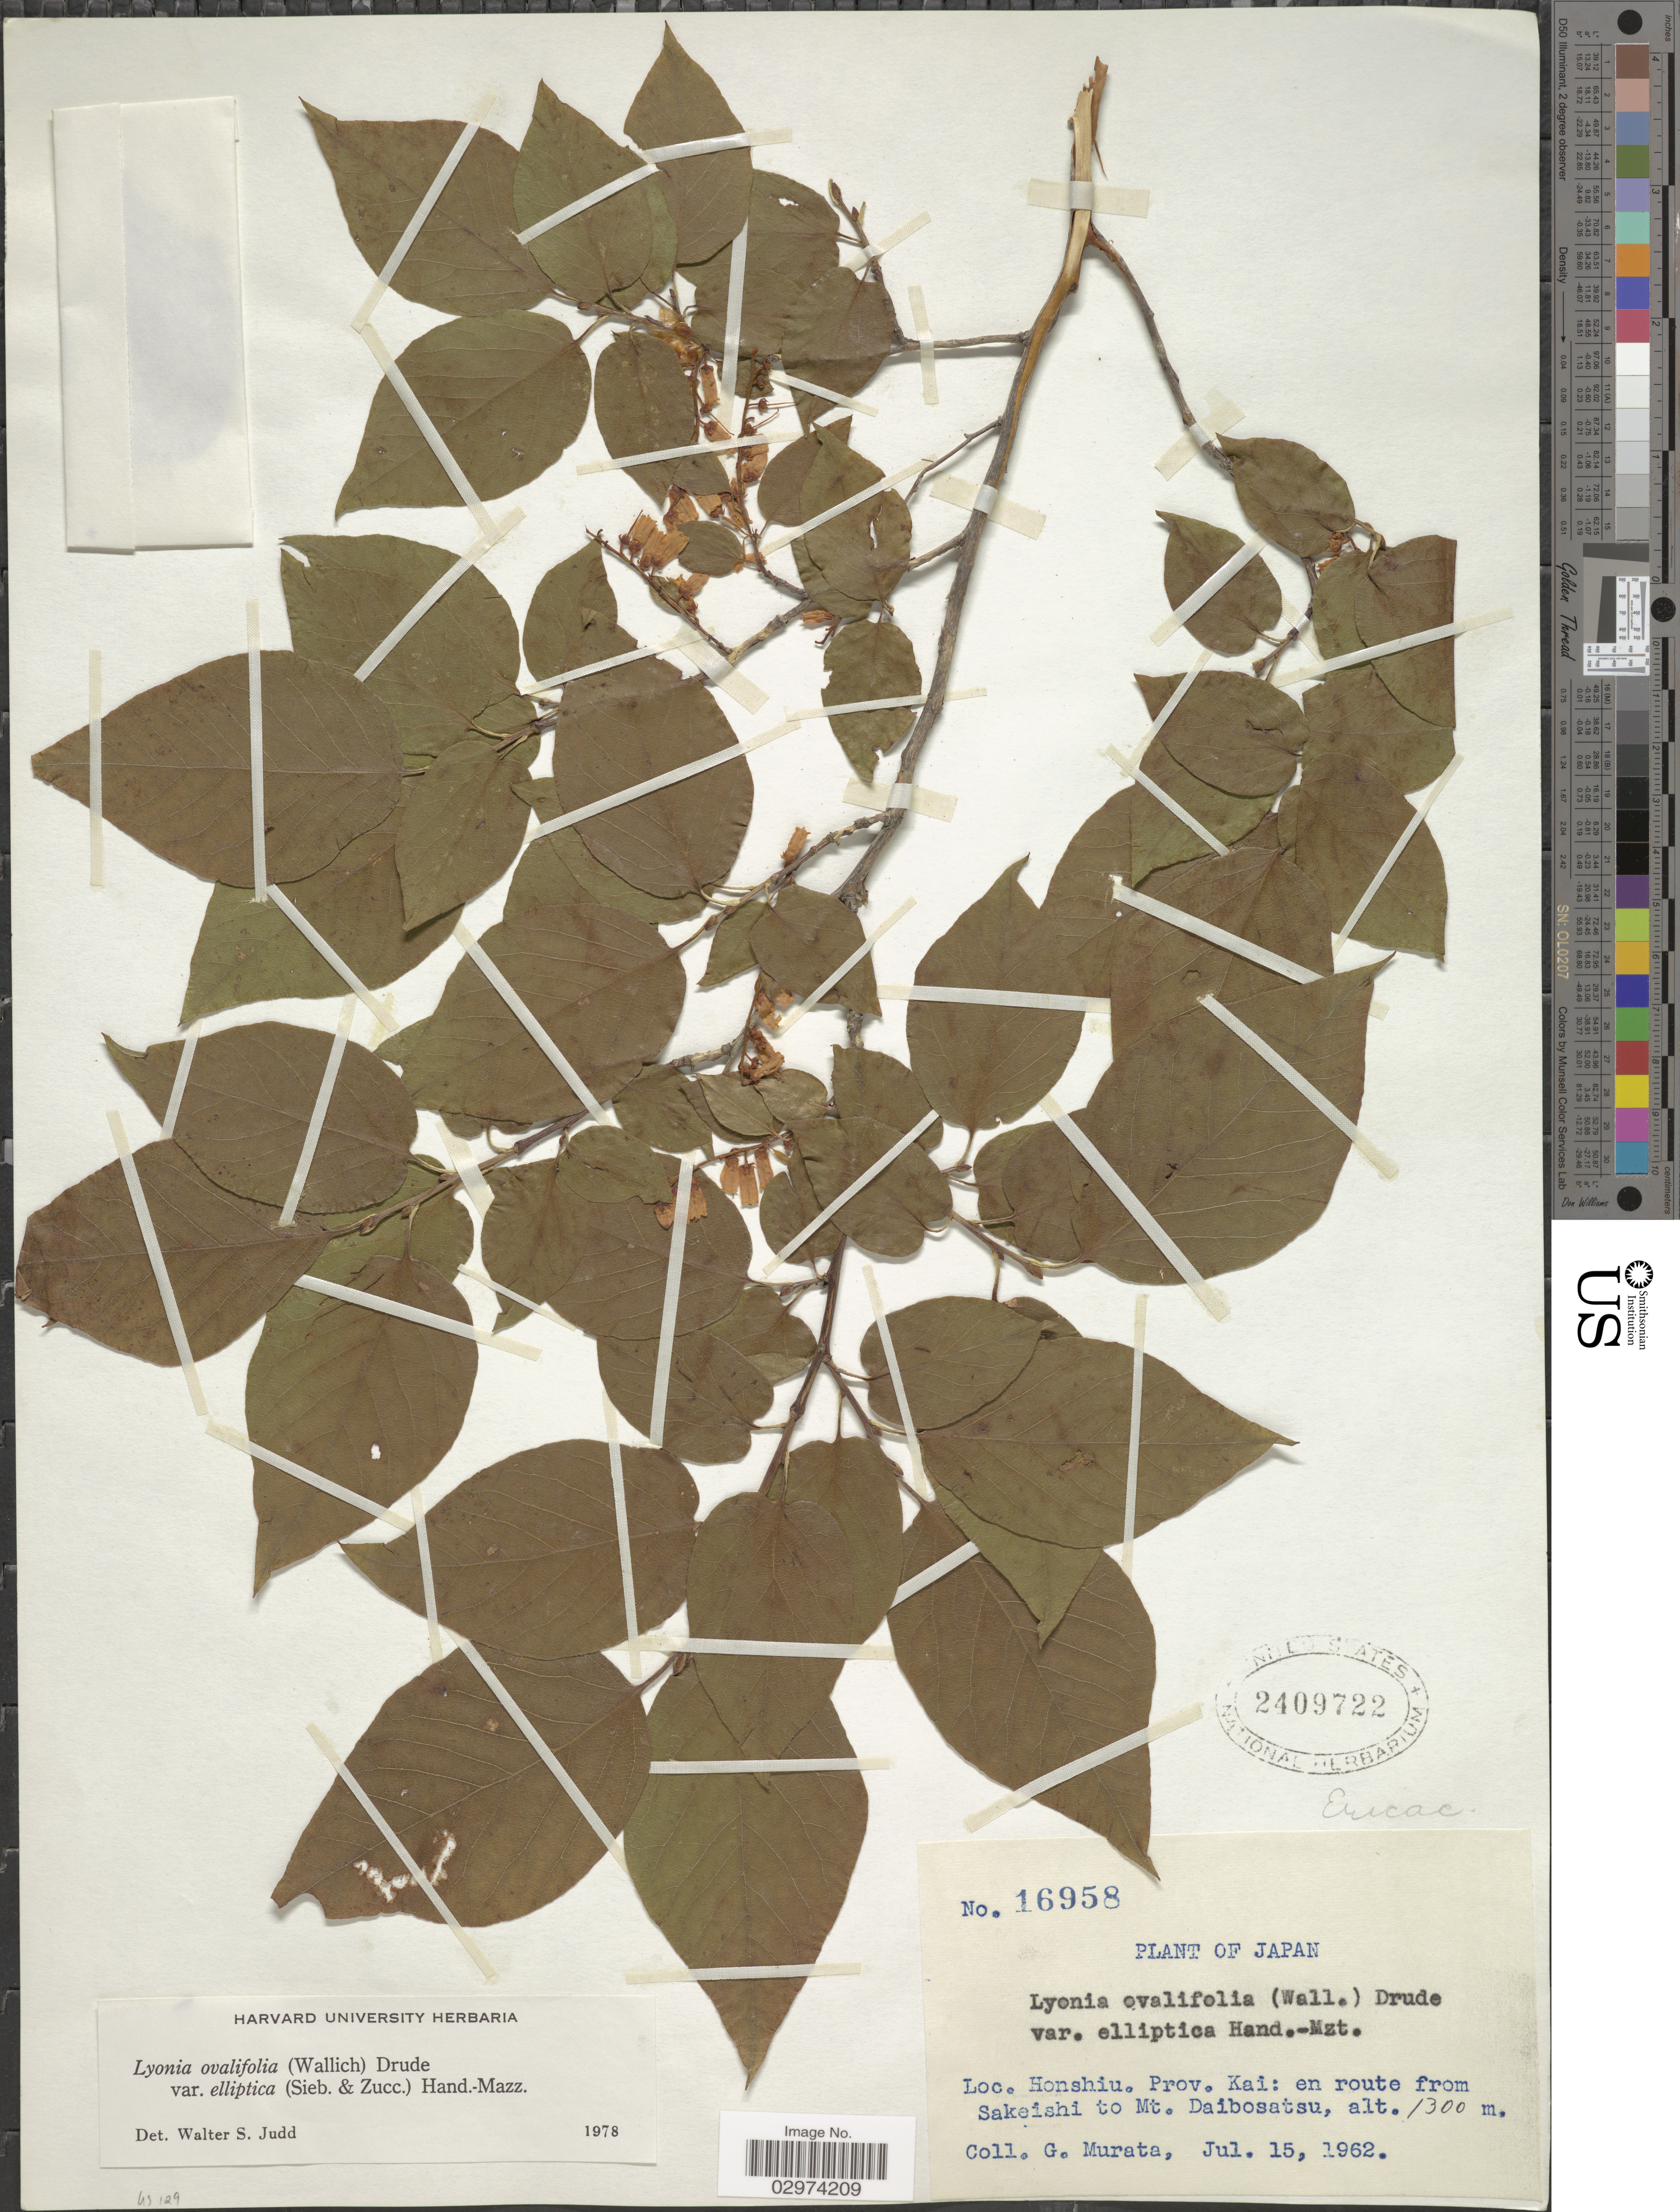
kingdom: Plantae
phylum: Tracheophyta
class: Magnoliopsida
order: Ericales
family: Ericaceae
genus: Lyonia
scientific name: Lyonia ovalifolia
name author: (Wall.) Drude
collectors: G. Murata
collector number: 16958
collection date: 1962-07-15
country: Japan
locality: Honshiu. Prov. Kai: en route from Sakeishi to Mt. Daibosatsu.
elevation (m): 1300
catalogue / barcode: US 2409722